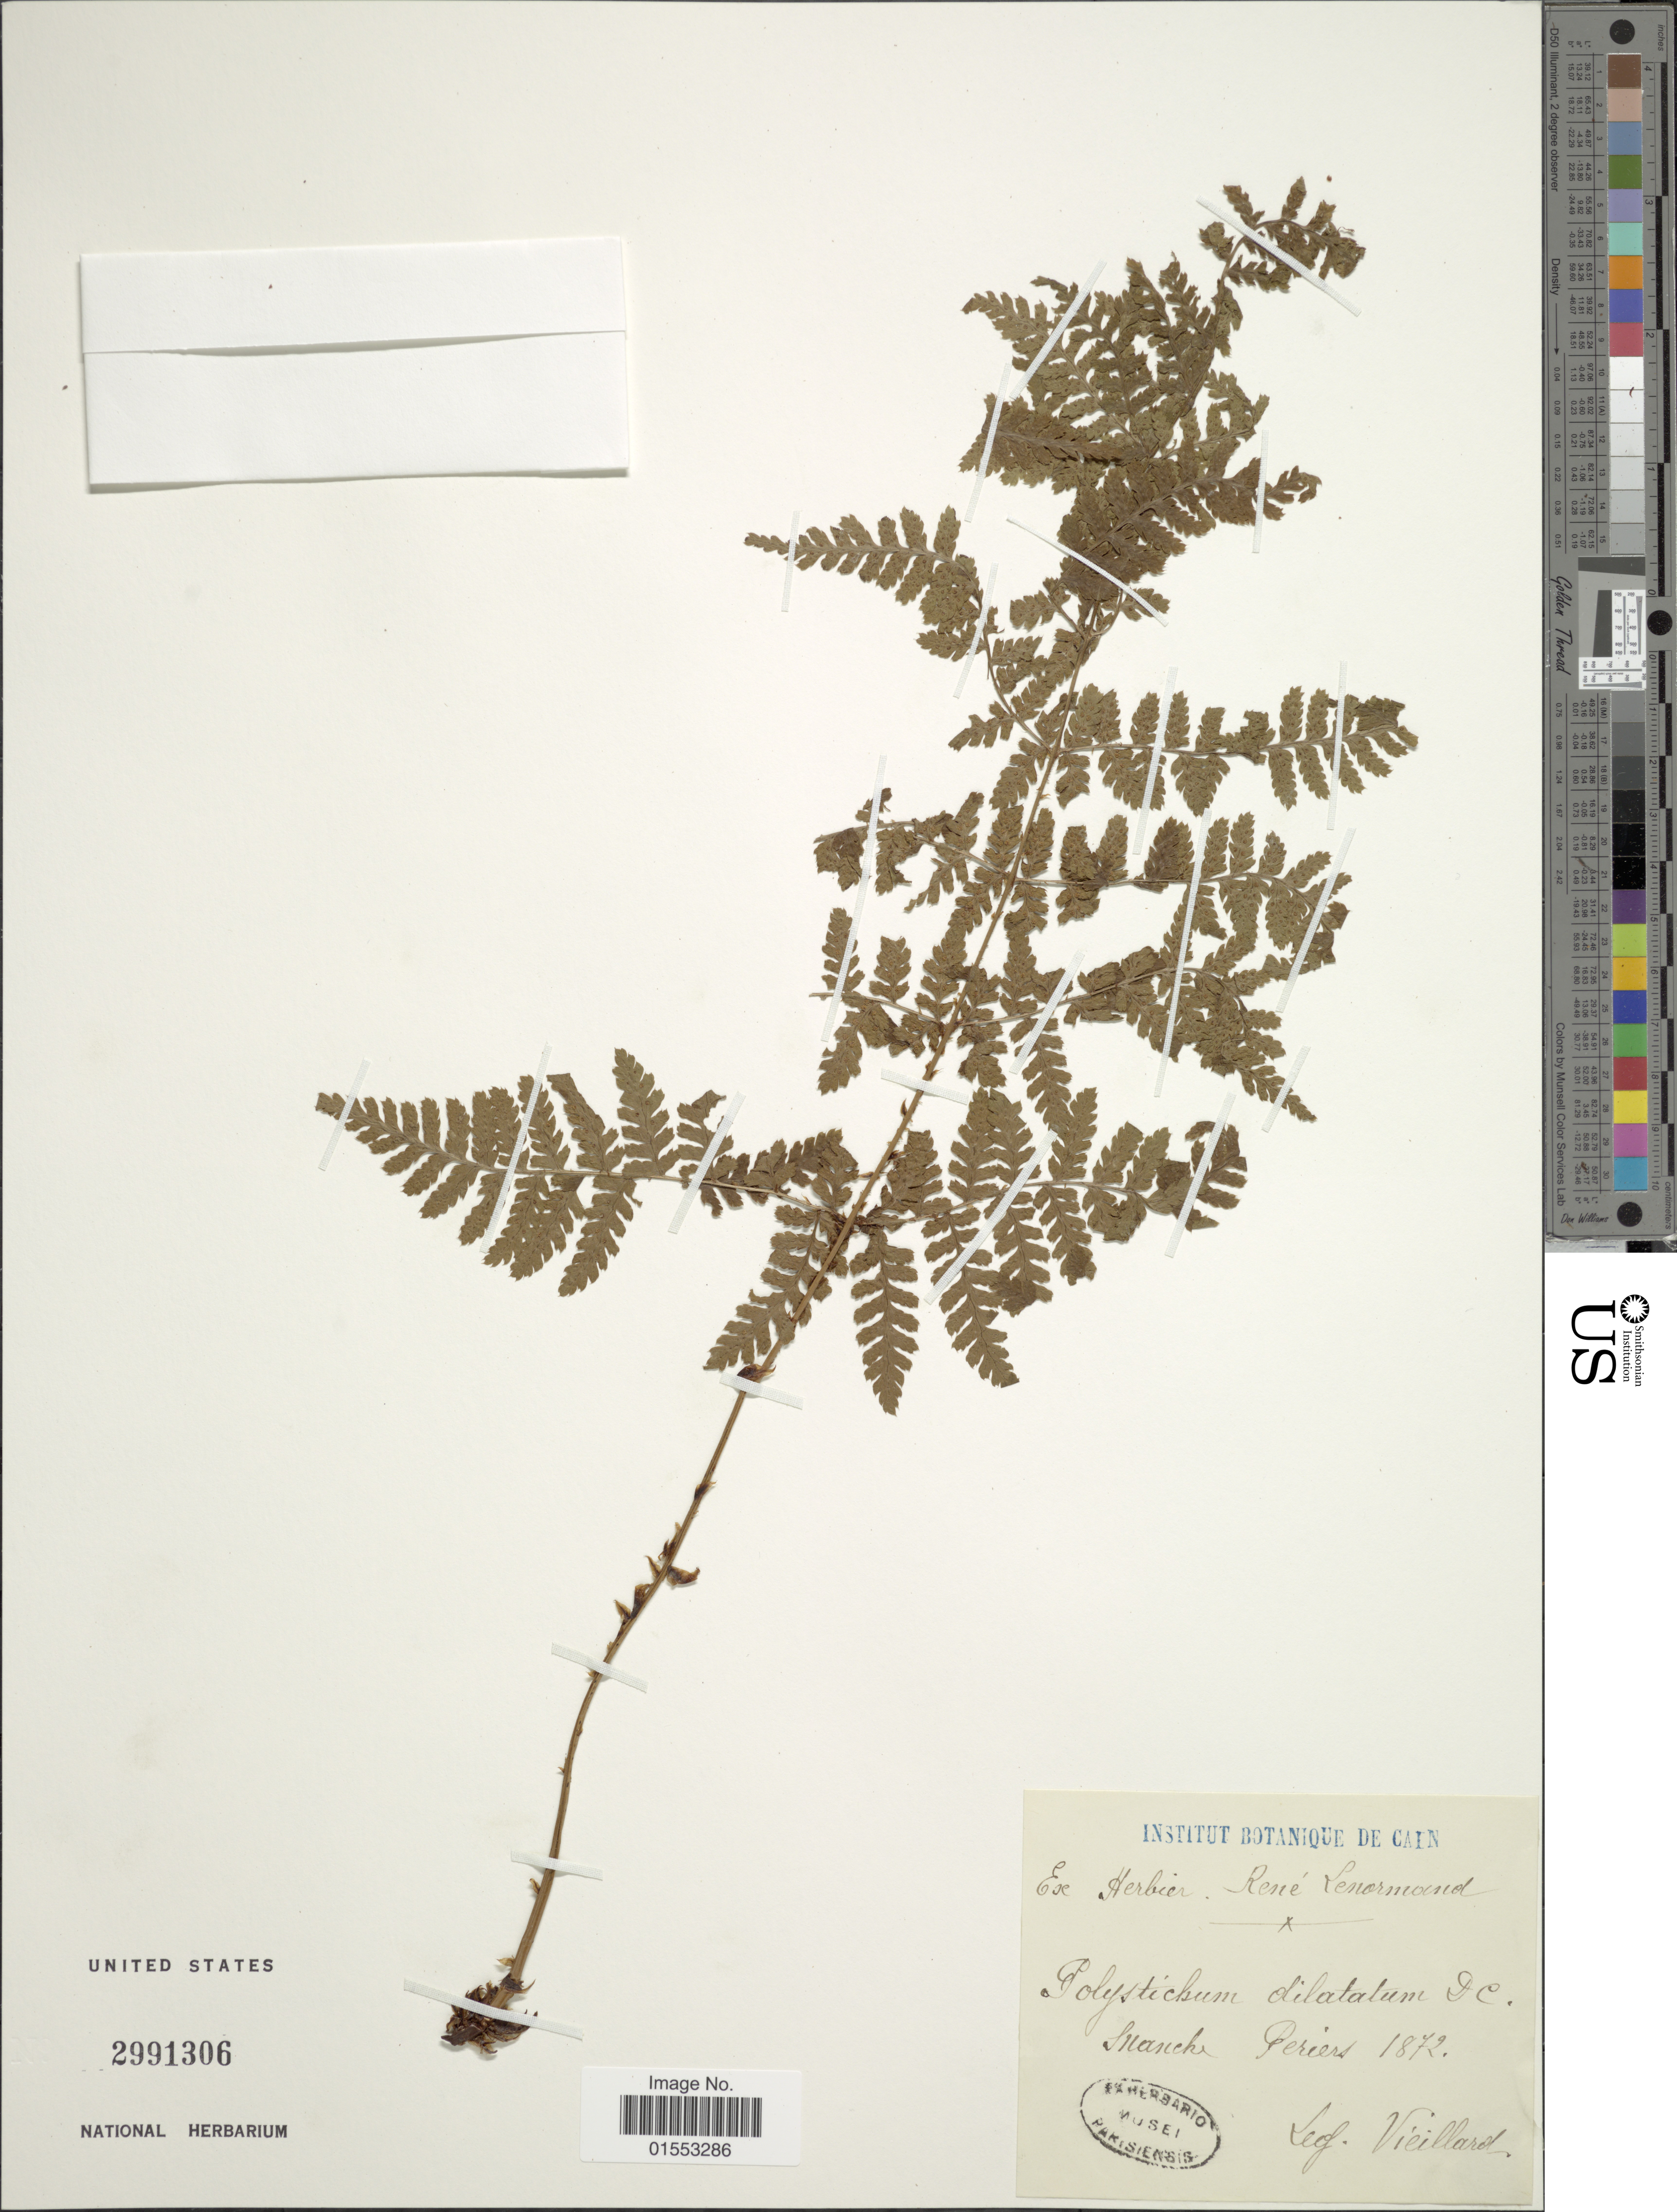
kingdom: Plantae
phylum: Tracheophyta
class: Polypodiopsida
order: Polypodiales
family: Dryopteridaceae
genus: Dryopteris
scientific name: Dryopteris dilatata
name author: (Hoffm.) A. Gray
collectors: -. Vieillard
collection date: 1872-03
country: France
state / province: Normandie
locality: Rene Lenormand [interpreted]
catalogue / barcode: US 2991306